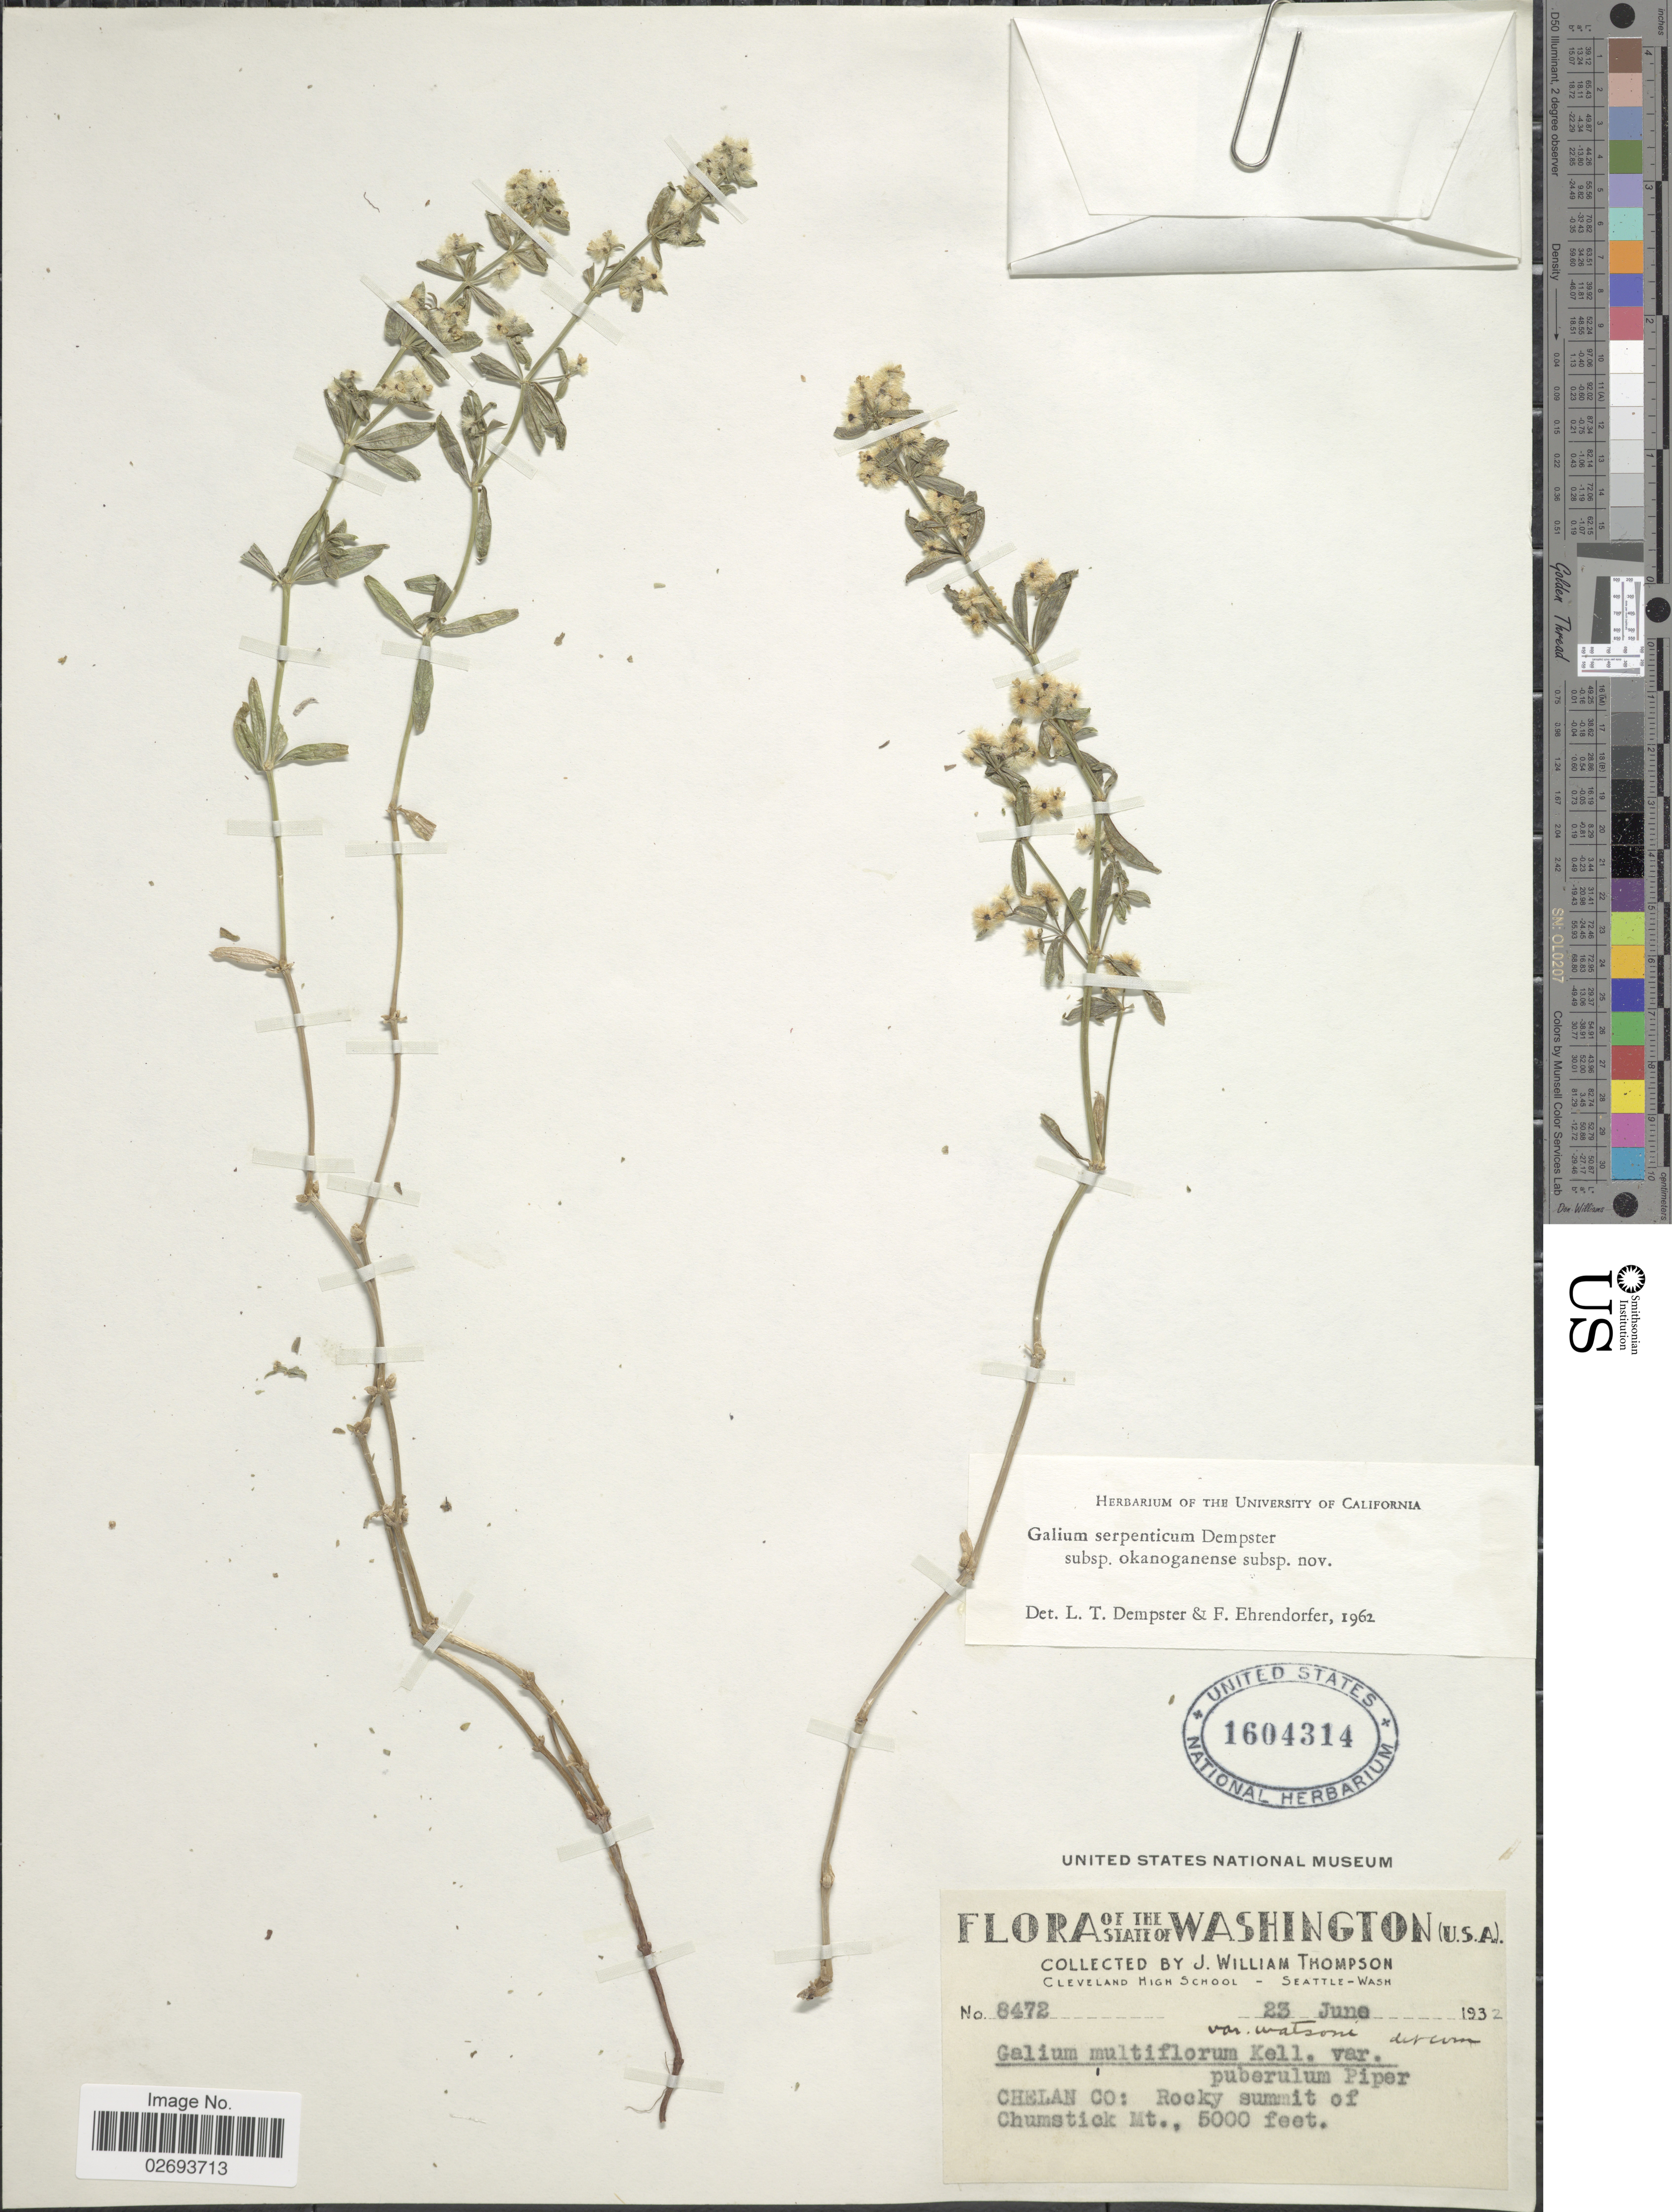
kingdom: Plantae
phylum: Tracheophyta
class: Magnoliopsida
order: Gentianales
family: Rubiaceae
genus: Galium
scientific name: Galium serpenticum subsp. serpenticum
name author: Dempster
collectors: J. W. Thompson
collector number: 8472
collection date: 1932-06-23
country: United States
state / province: Washington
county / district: Chelan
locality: Chelan Co.: Rocky summit of Chumstick Mt.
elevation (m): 1524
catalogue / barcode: US 1604314